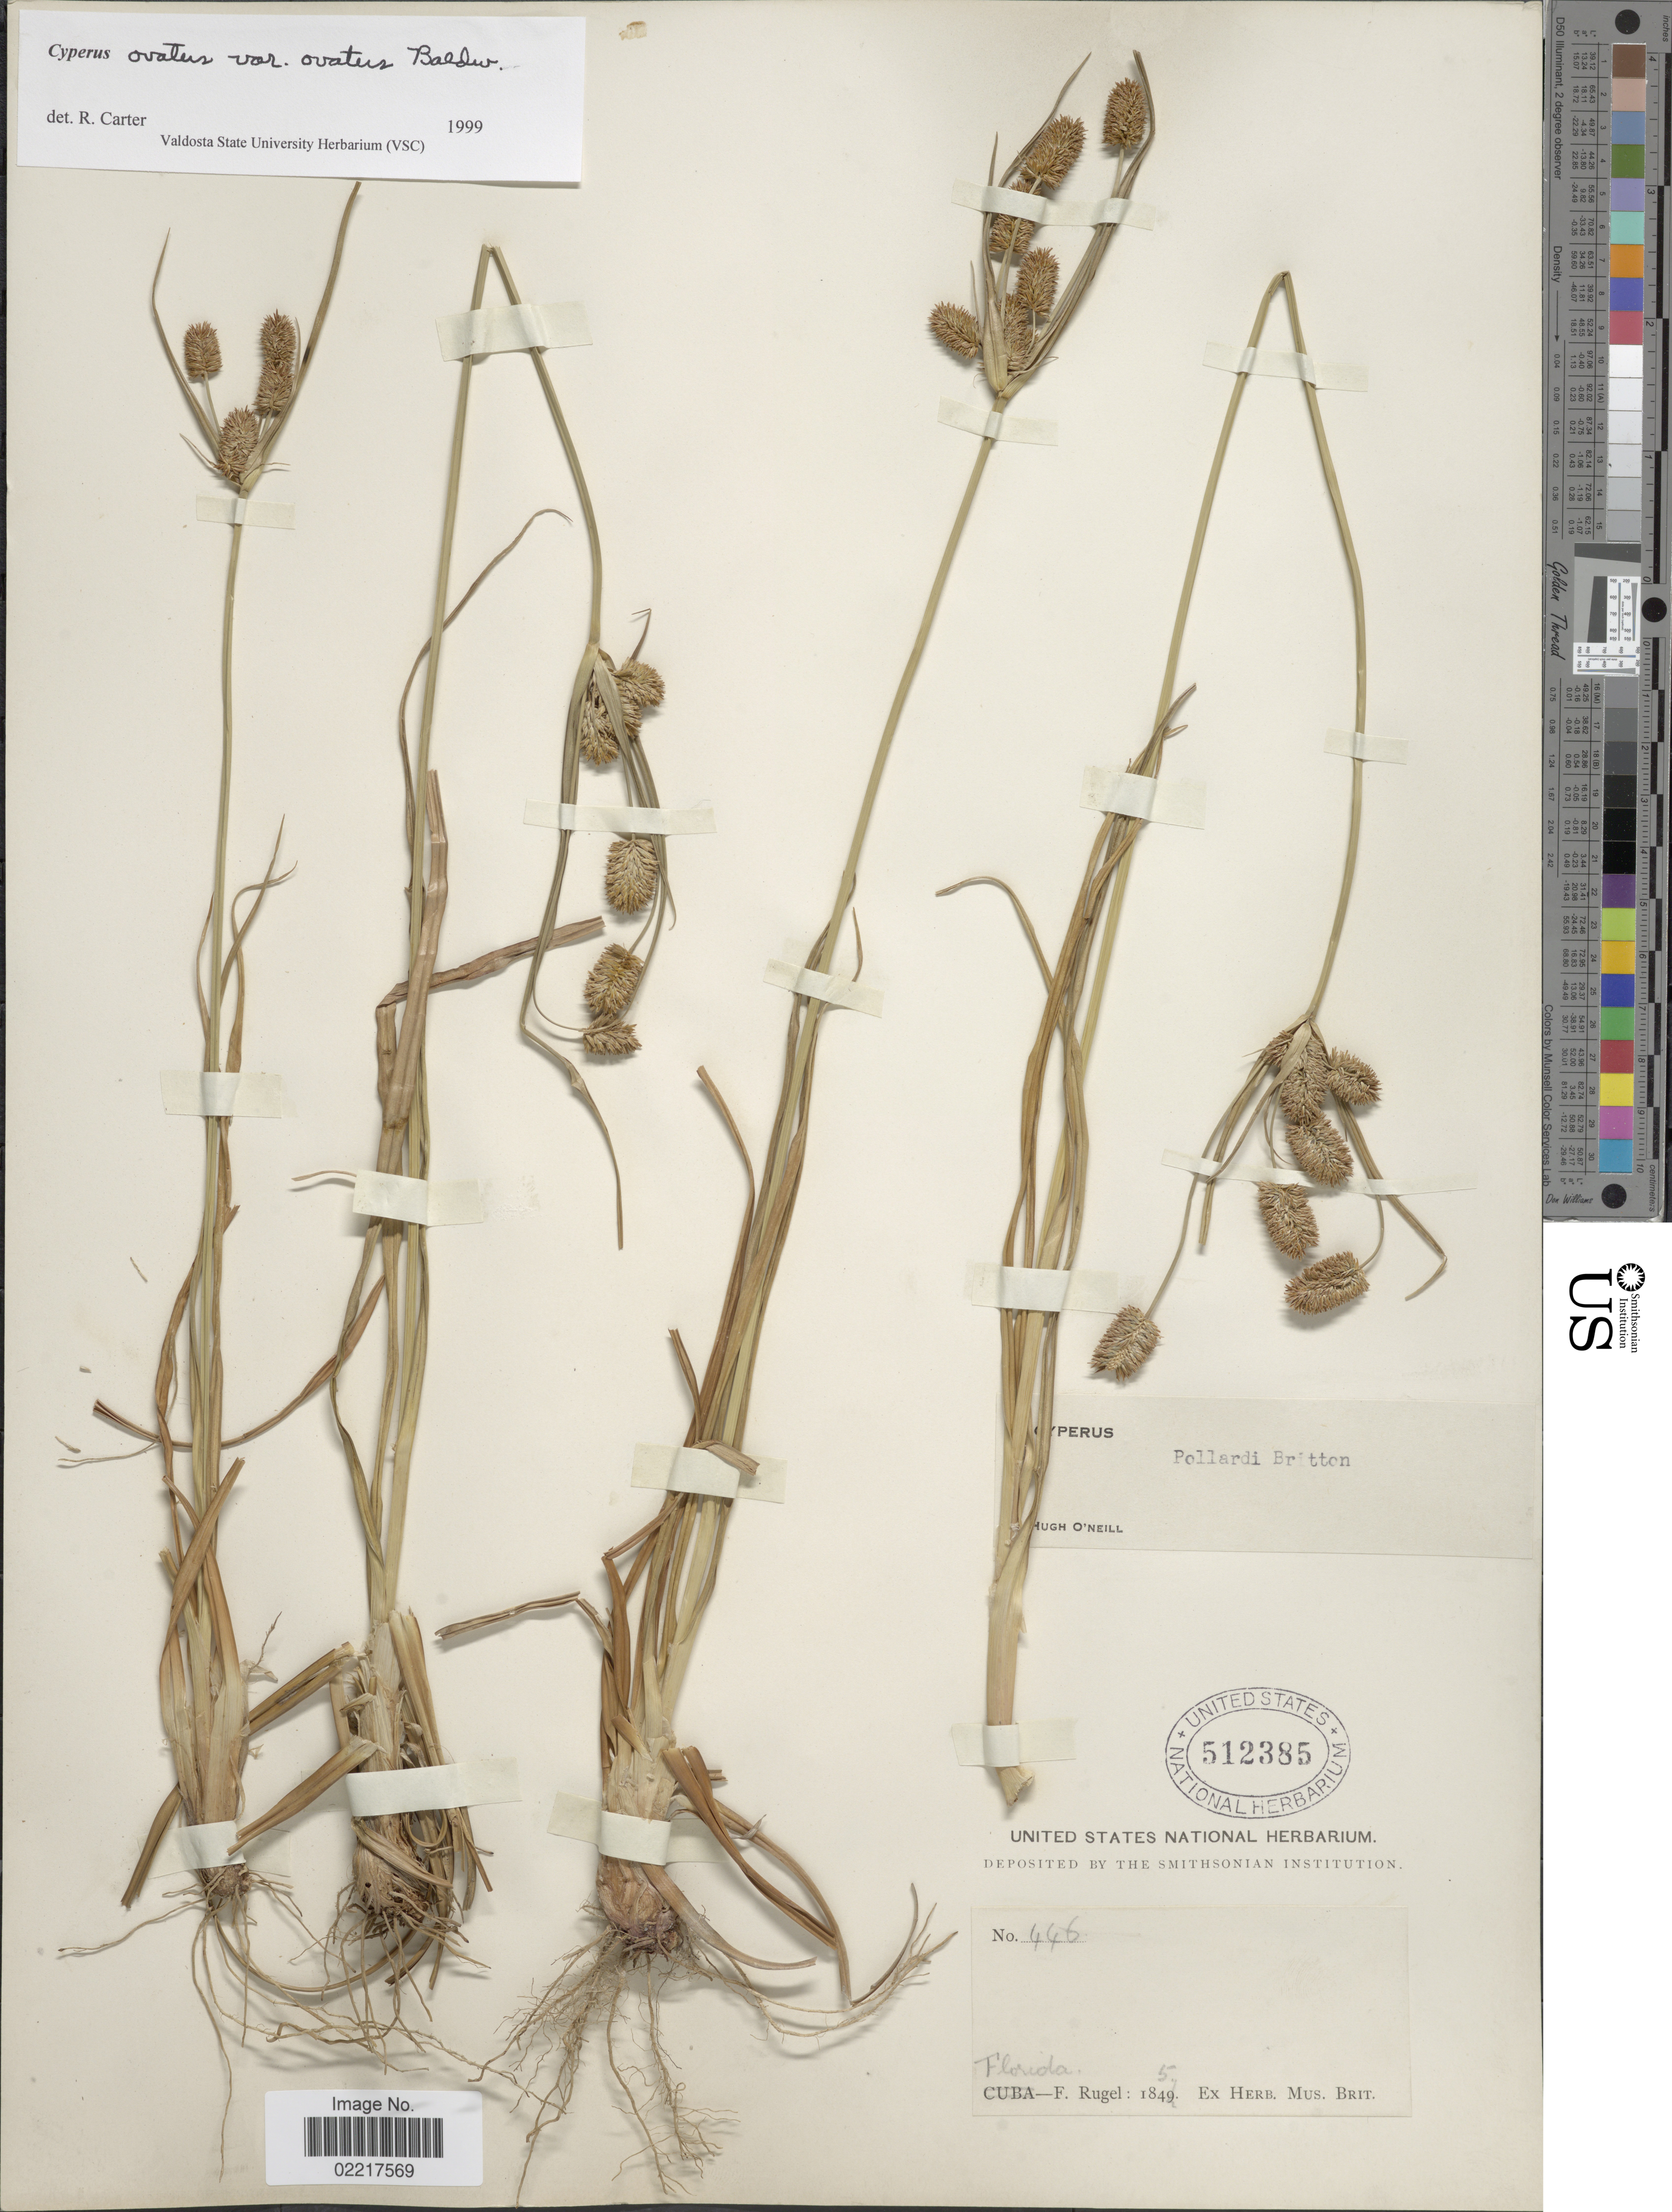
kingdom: Plantae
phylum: Tracheophyta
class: Liliopsida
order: Poales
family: Cyperaceae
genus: Cyperus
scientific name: Cyperus ovatus var. ovatus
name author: Baldwin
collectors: F. Rugel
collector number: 446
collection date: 1845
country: United States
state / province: Florida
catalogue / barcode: US 512385